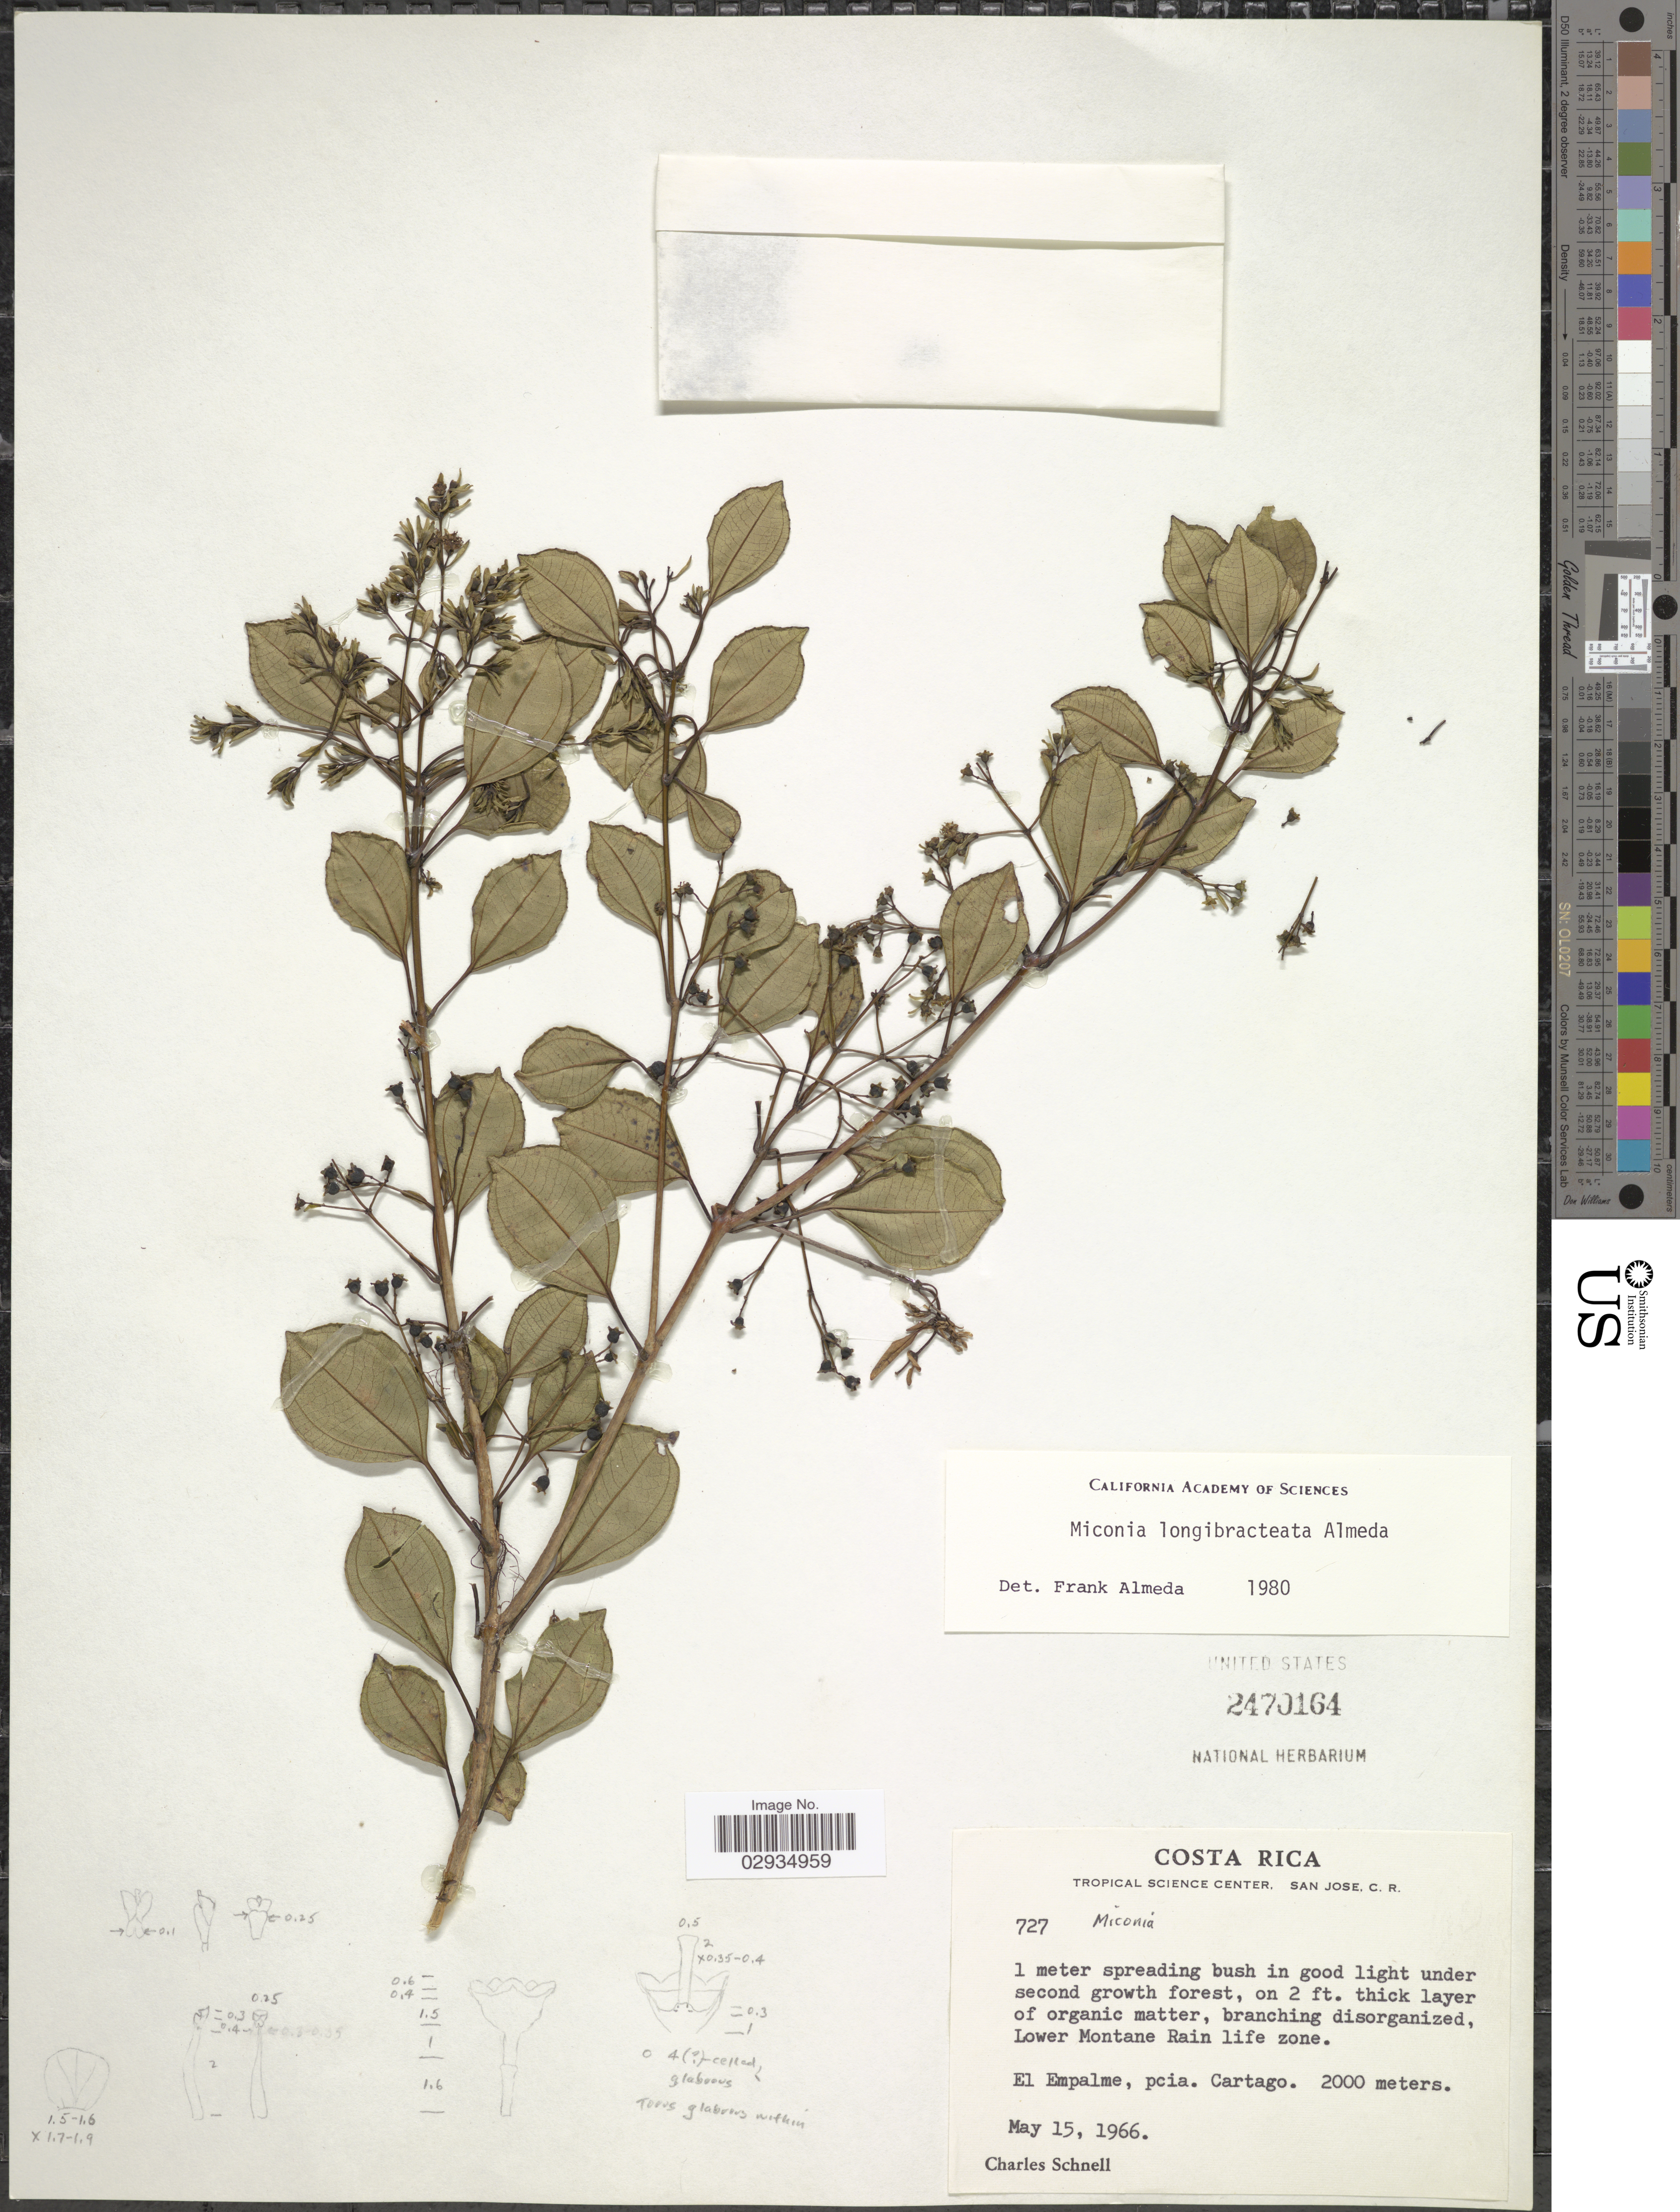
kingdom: Plantae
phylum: Tracheophyta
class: Magnoliopsida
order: Myrtales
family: Melastomataceae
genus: Miconia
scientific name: Miconia longibracteata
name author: Almeda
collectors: C. Schnell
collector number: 727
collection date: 1966-05-15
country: Costa Rica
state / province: Cartago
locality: Lower Montane Rain life zone. El Empalme.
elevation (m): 2000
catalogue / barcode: US 2470164